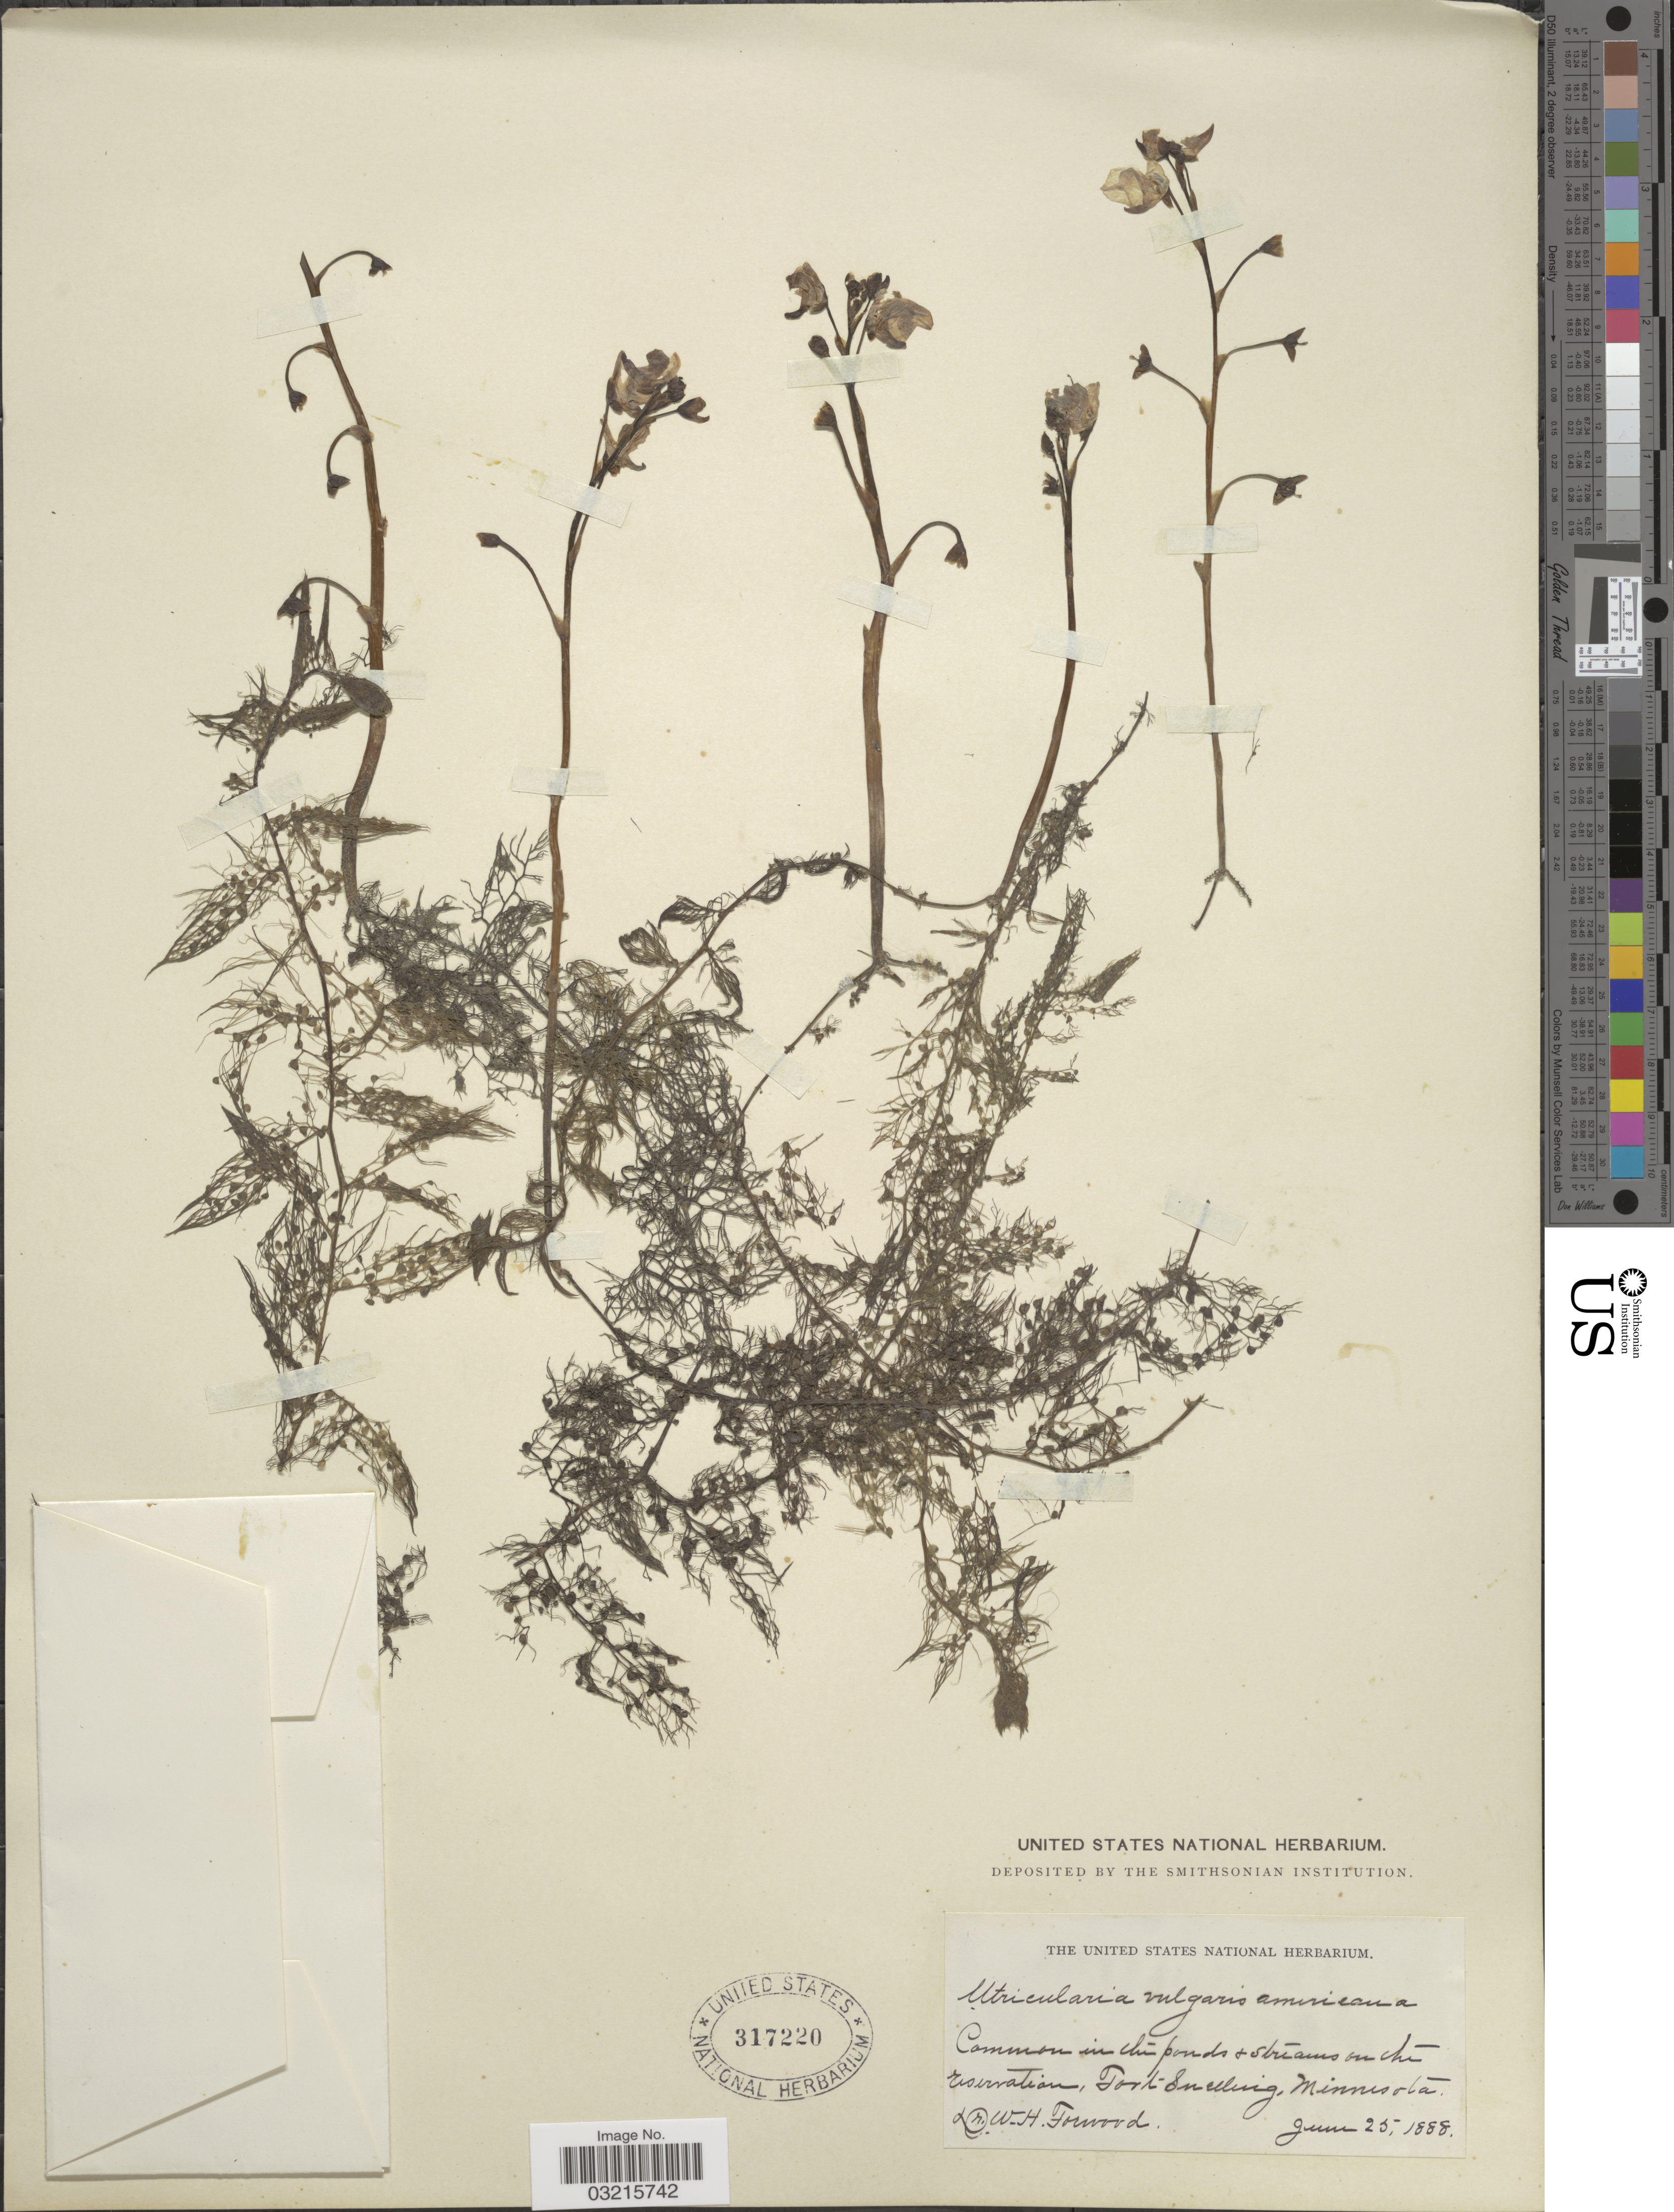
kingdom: Plantae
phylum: Tracheophyta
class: Magnoliopsida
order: Lamiales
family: Lentibulariaceae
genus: Utricularia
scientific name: Utricularia vulgaris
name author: L.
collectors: W. Forwood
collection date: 1888-06-25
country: United States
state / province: Minnesota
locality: Common in the ponds & streams on the reservation, Fort Snelling.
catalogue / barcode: US 317220